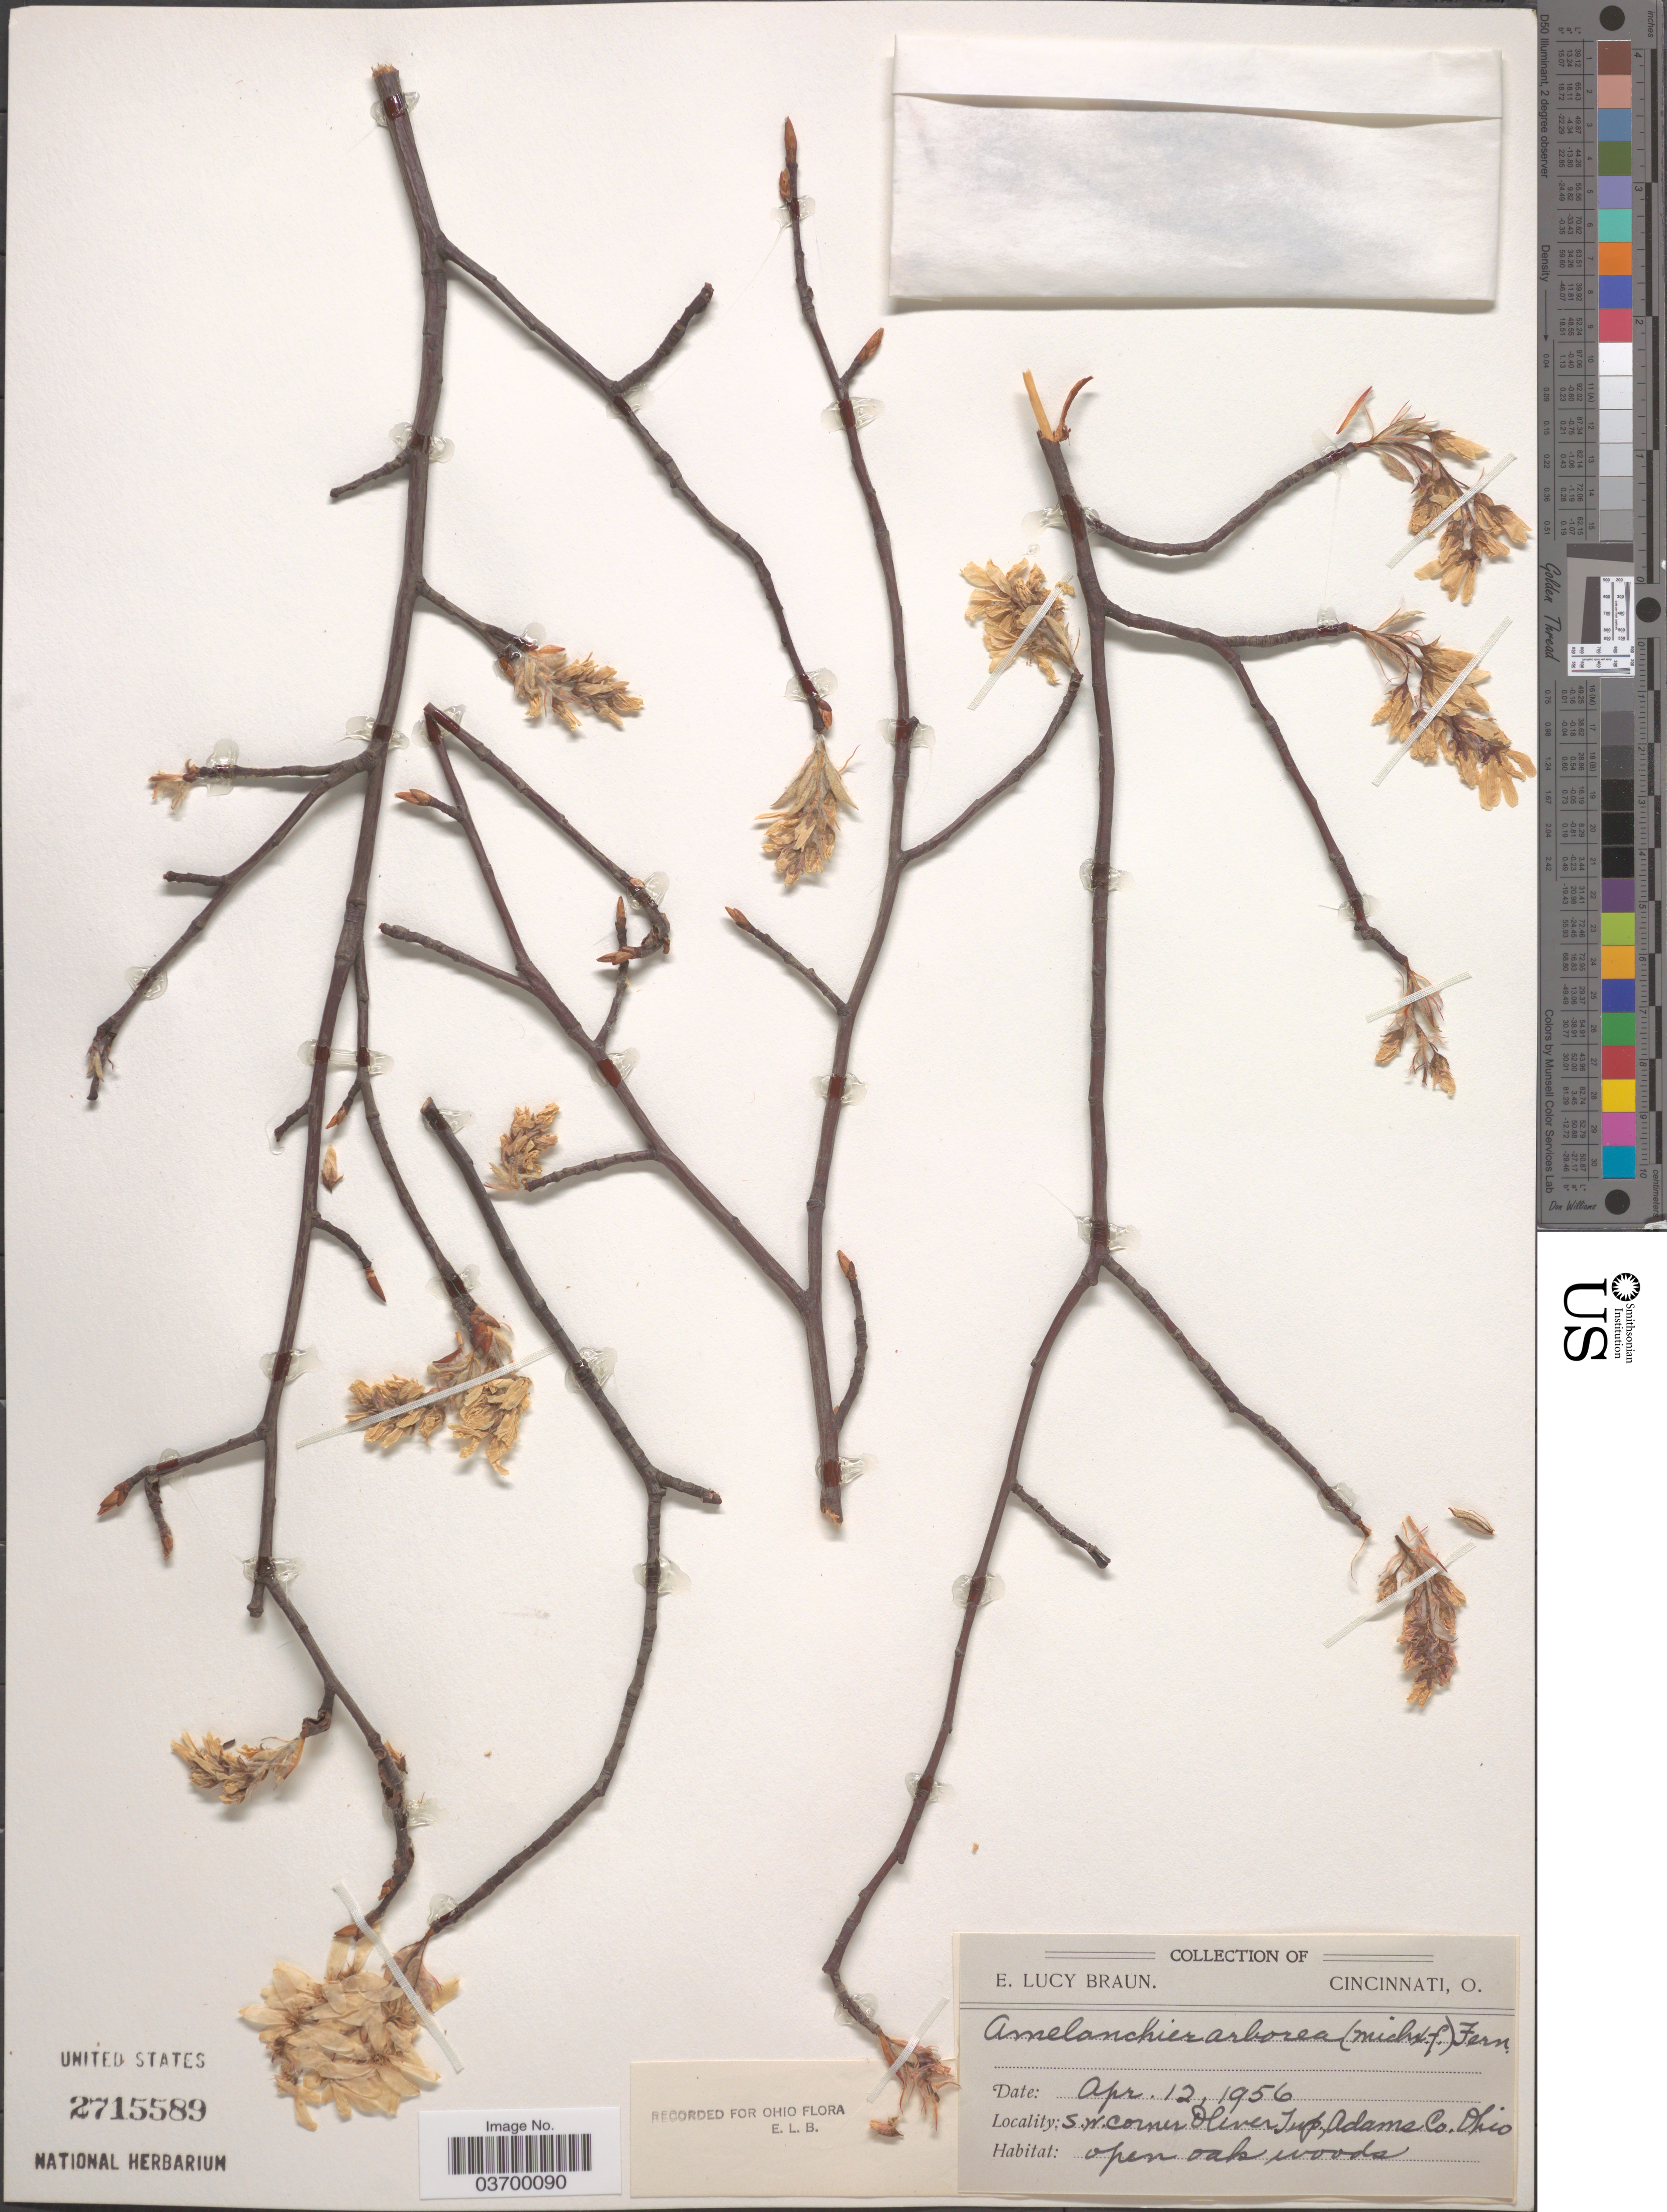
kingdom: Plantae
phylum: Tracheophyta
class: Magnoliopsida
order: Rosales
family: Rosaceae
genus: Amelanchier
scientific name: Amelanchier arborea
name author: (F. Michx.) Fernald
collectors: E. L. Braun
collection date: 1956-04-12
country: United States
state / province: Ohio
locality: S.w. corner Oliver Twp., Adams Co.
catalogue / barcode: US 2715589